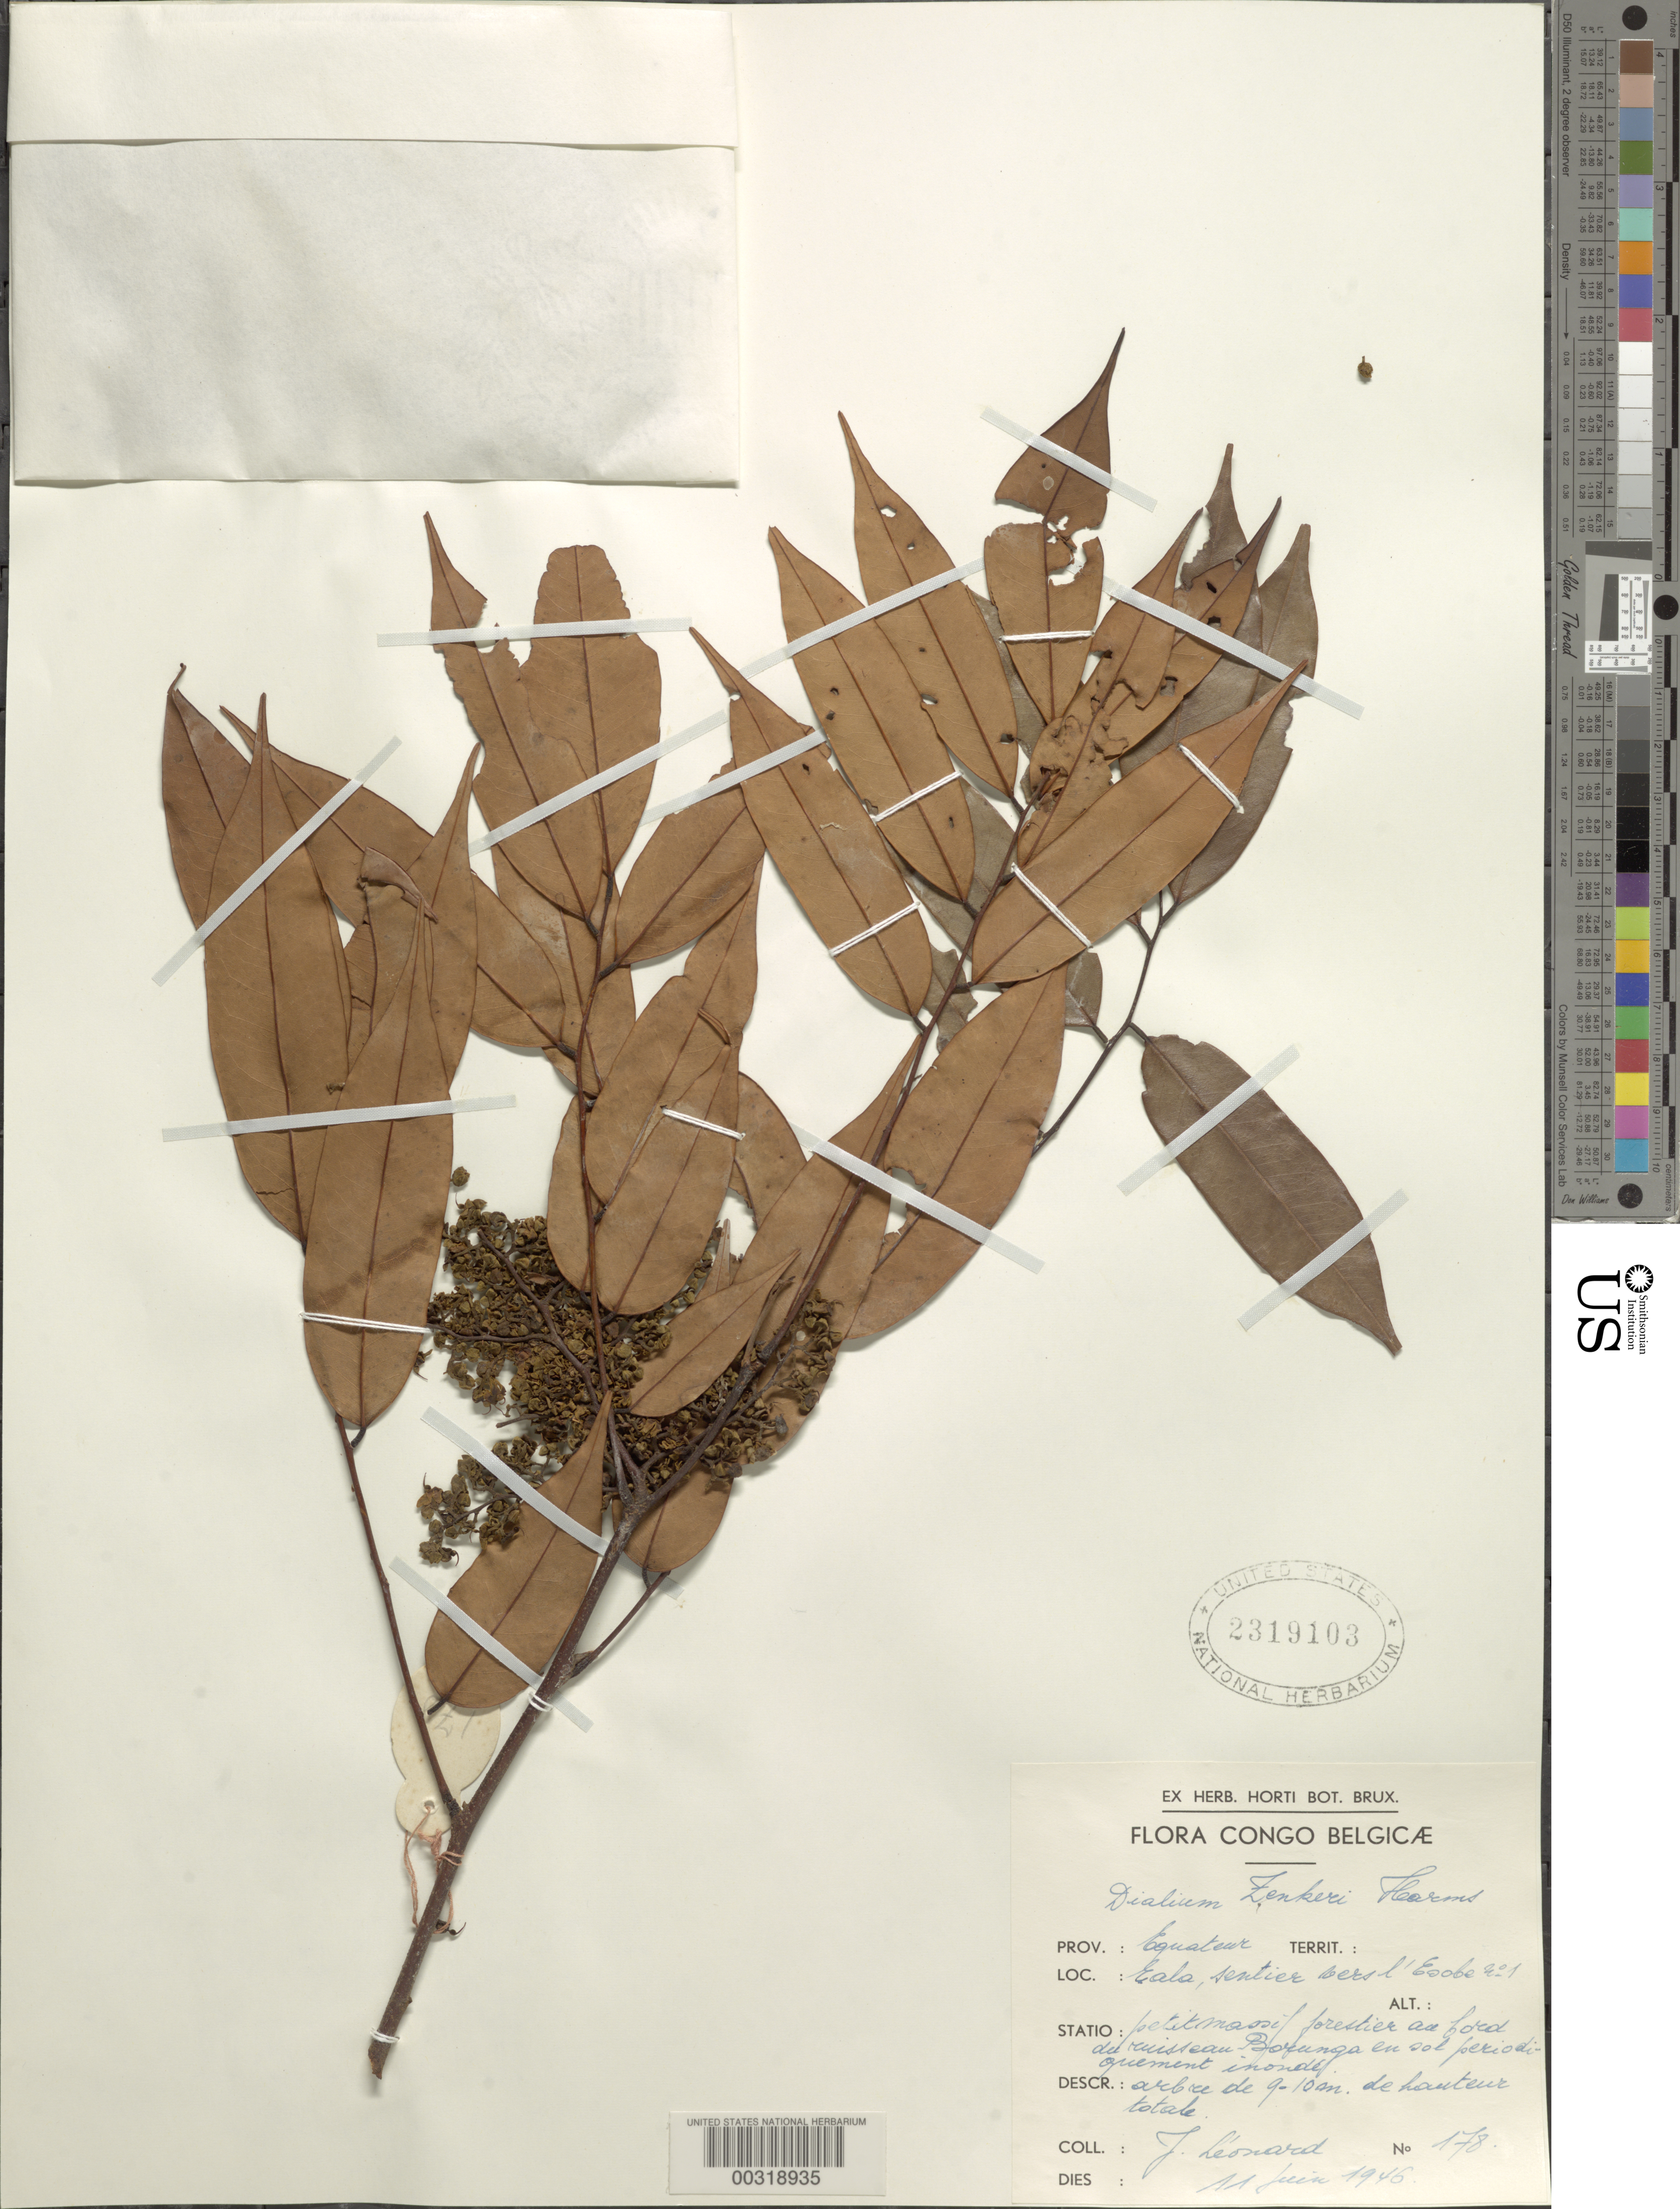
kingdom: Plantae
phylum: Tracheophyta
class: Magnoliopsida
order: Fabales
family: Fabaceae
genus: Dialium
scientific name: Dialium zenkeri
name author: Harms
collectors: J. Léonard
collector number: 178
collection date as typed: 11 Jun 1946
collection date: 1946-06-11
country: Congo, Democratic Republic of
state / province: Équateur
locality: Eala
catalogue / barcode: US 2319103